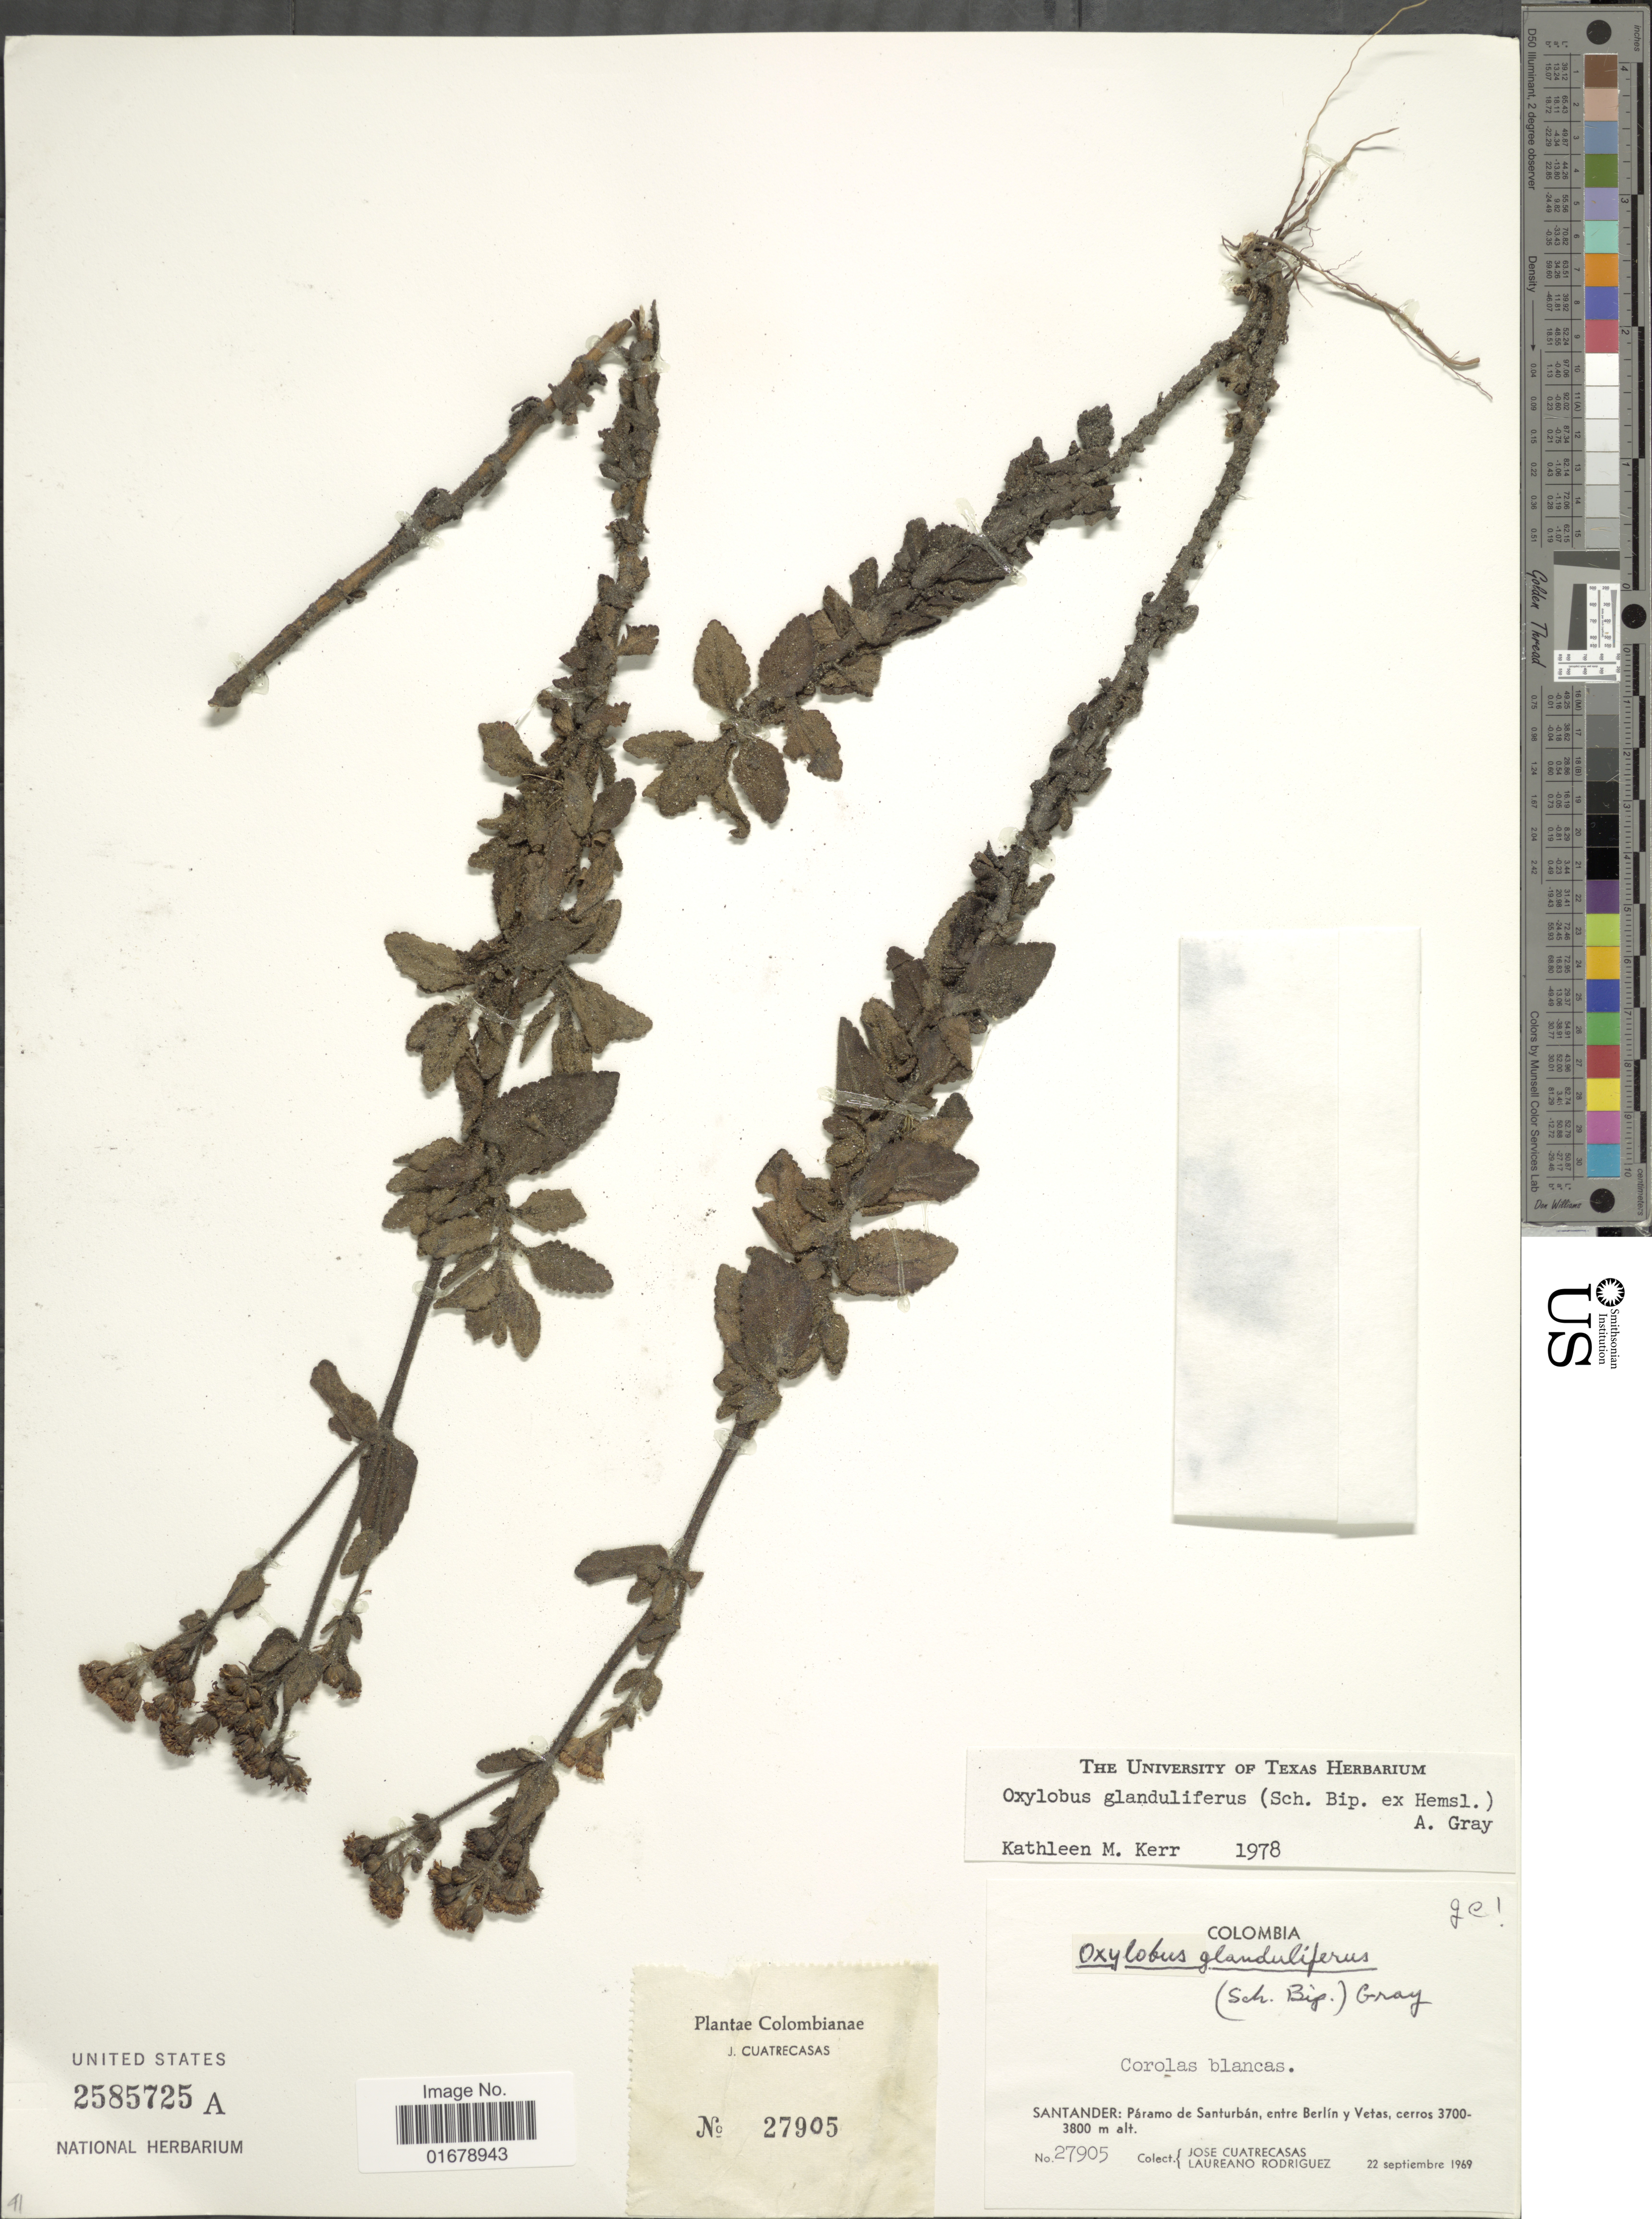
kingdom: Plantae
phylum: Tracheophyta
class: Magnoliopsida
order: Asterales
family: Asteraceae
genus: Oxylobus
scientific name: Oxylobus glanduliferus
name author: (Sch. Bip.) A. Gray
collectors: J. Cuatrecasas & L. Rodriguez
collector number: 27905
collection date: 1969-09-22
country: Colombia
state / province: Santander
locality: Colombia. Santander: Paramo de Santurban, entre Berlin y VetaS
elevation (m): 3700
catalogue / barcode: US 2585725A